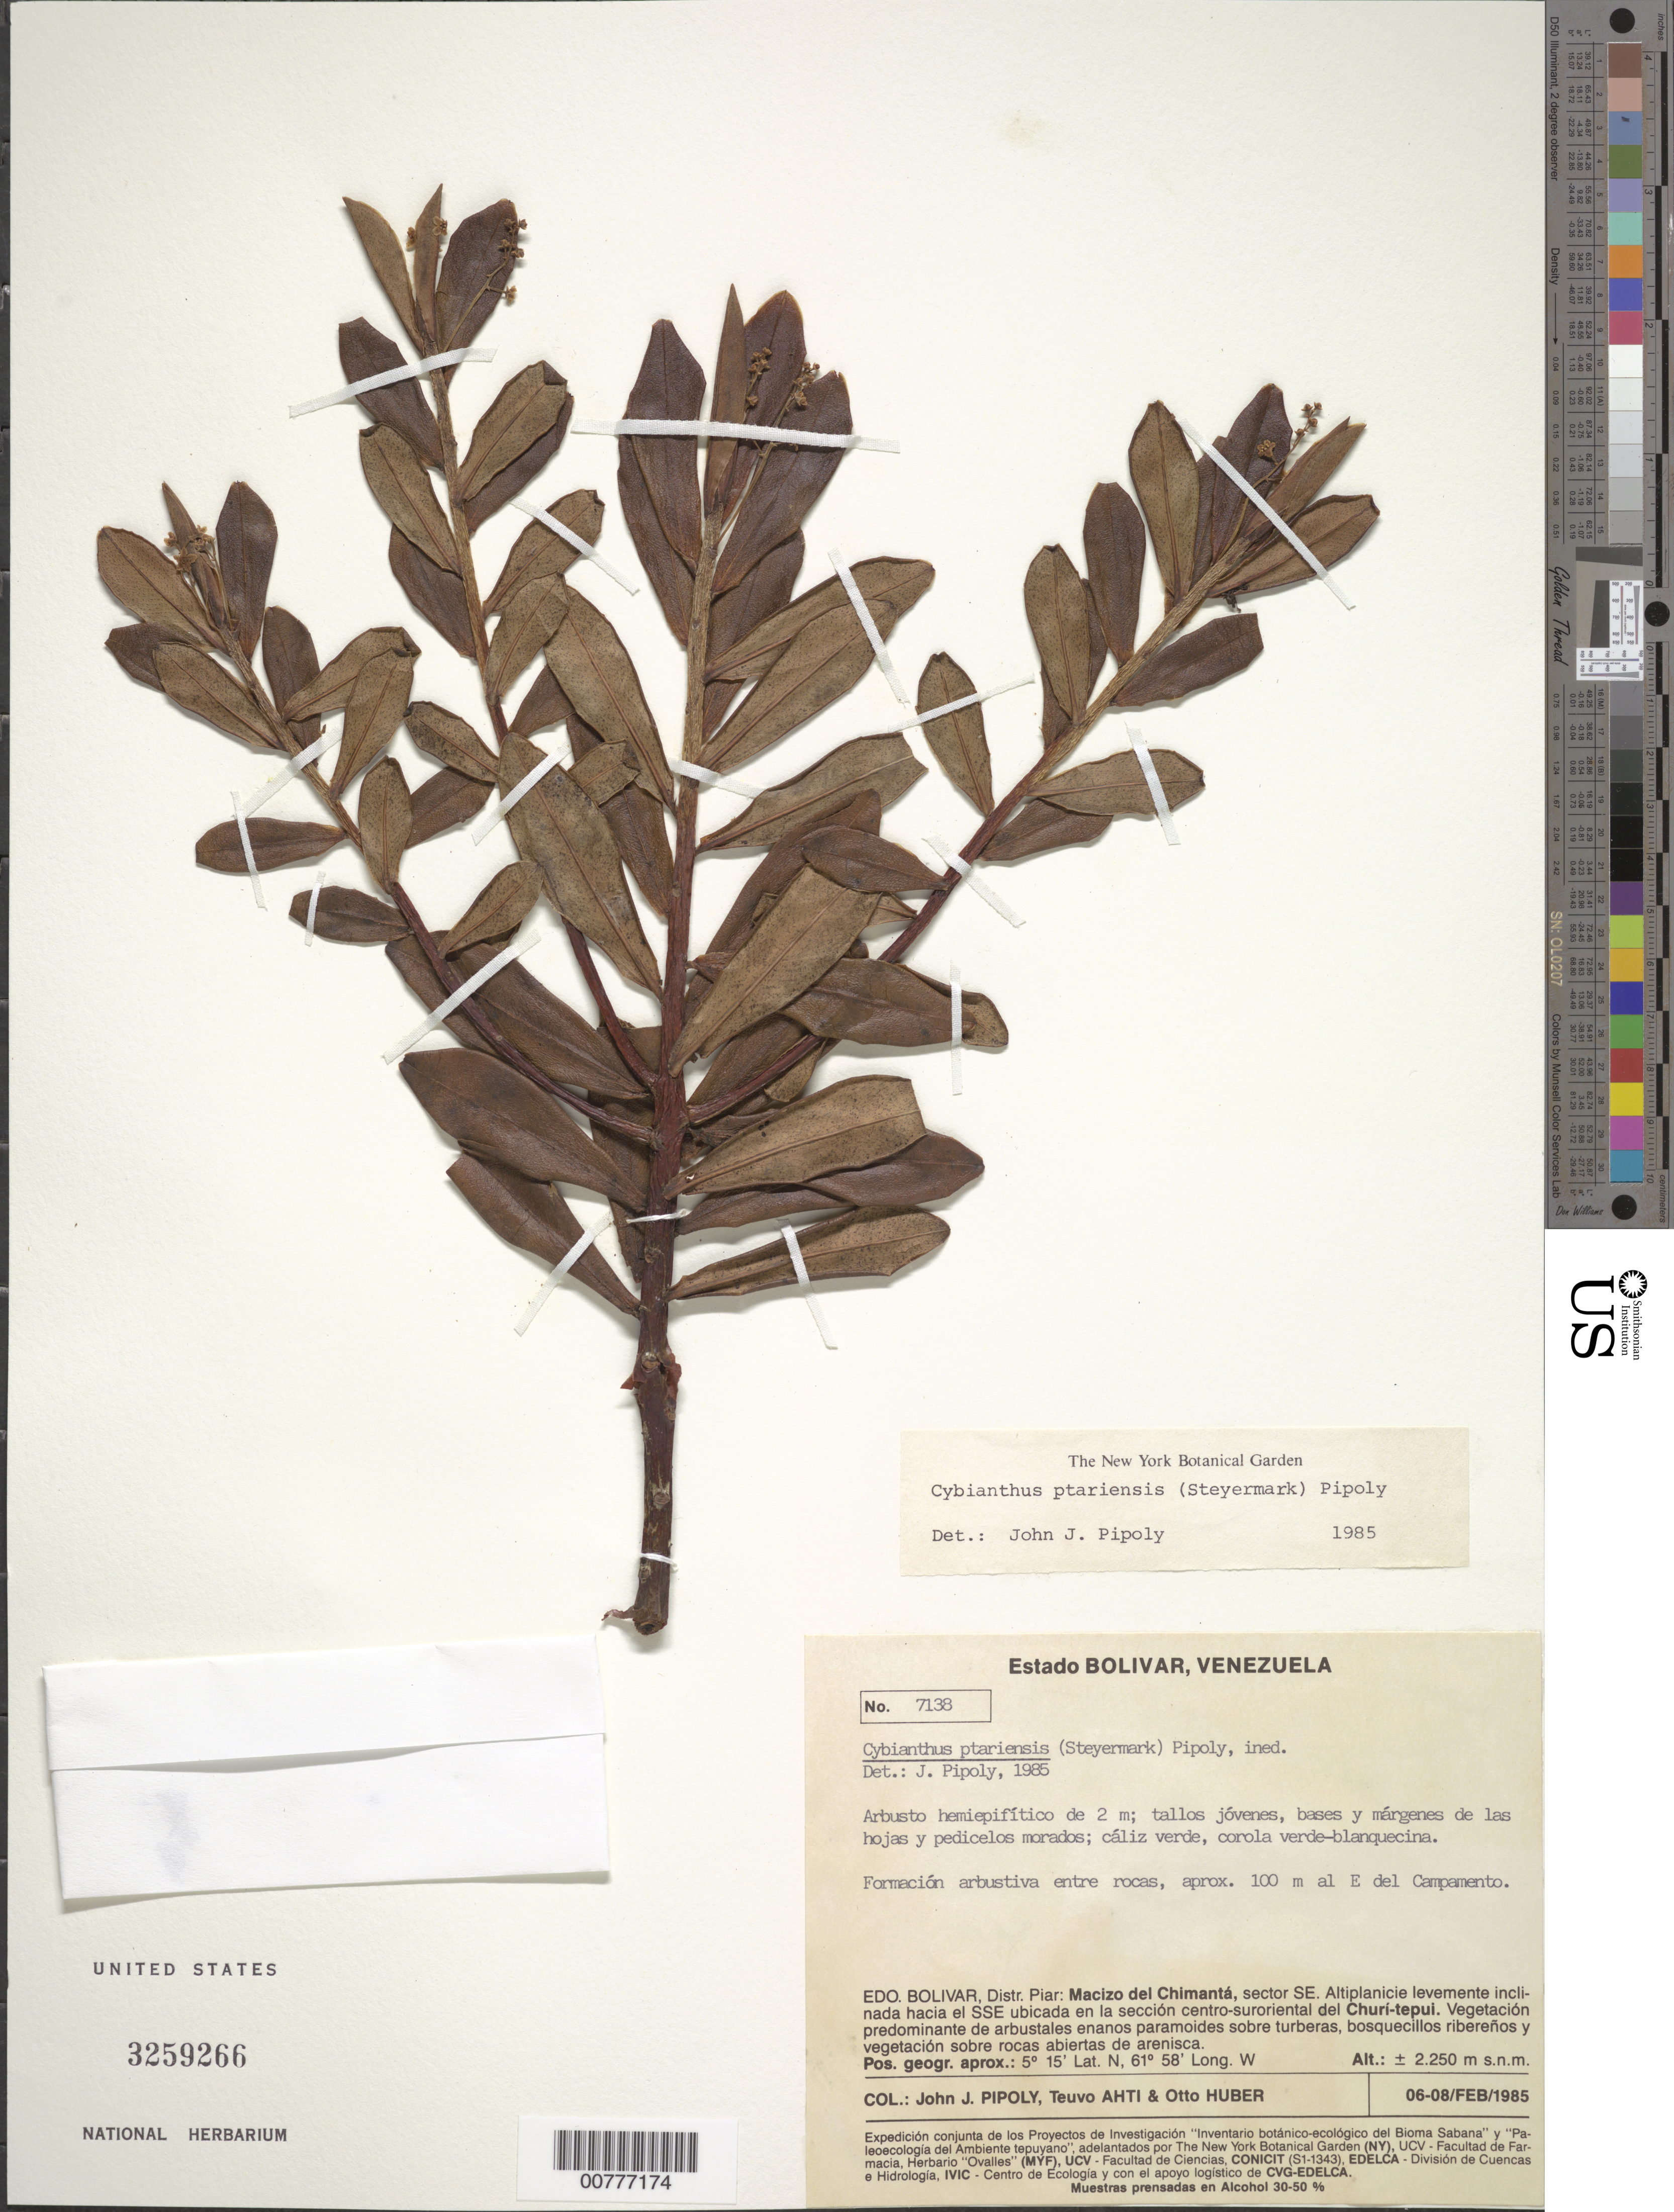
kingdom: Plantae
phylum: Tracheophyta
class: Magnoliopsida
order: Ericales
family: Primulaceae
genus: Cybianthus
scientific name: Cybianthus ptariensis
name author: (Steyerm.) Pipoly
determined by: Pipoly, J. J., III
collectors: J. J. Pipoly, T. T. Ahti & O. Huber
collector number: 7138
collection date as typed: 6-Feb-85 to 8-Feb-85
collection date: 1985-02-06/1985-02-08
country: Venezuela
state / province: Bolívar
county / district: Piar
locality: Macizo del Chimantá, sector SE; seccion centro-suroriental del Churi-tepuí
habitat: Arbustales enanos paramoides sobre turberas, bosquecillos riberenos y veg sobre rocas abiertas de arenisca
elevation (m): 2250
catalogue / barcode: US 3259266